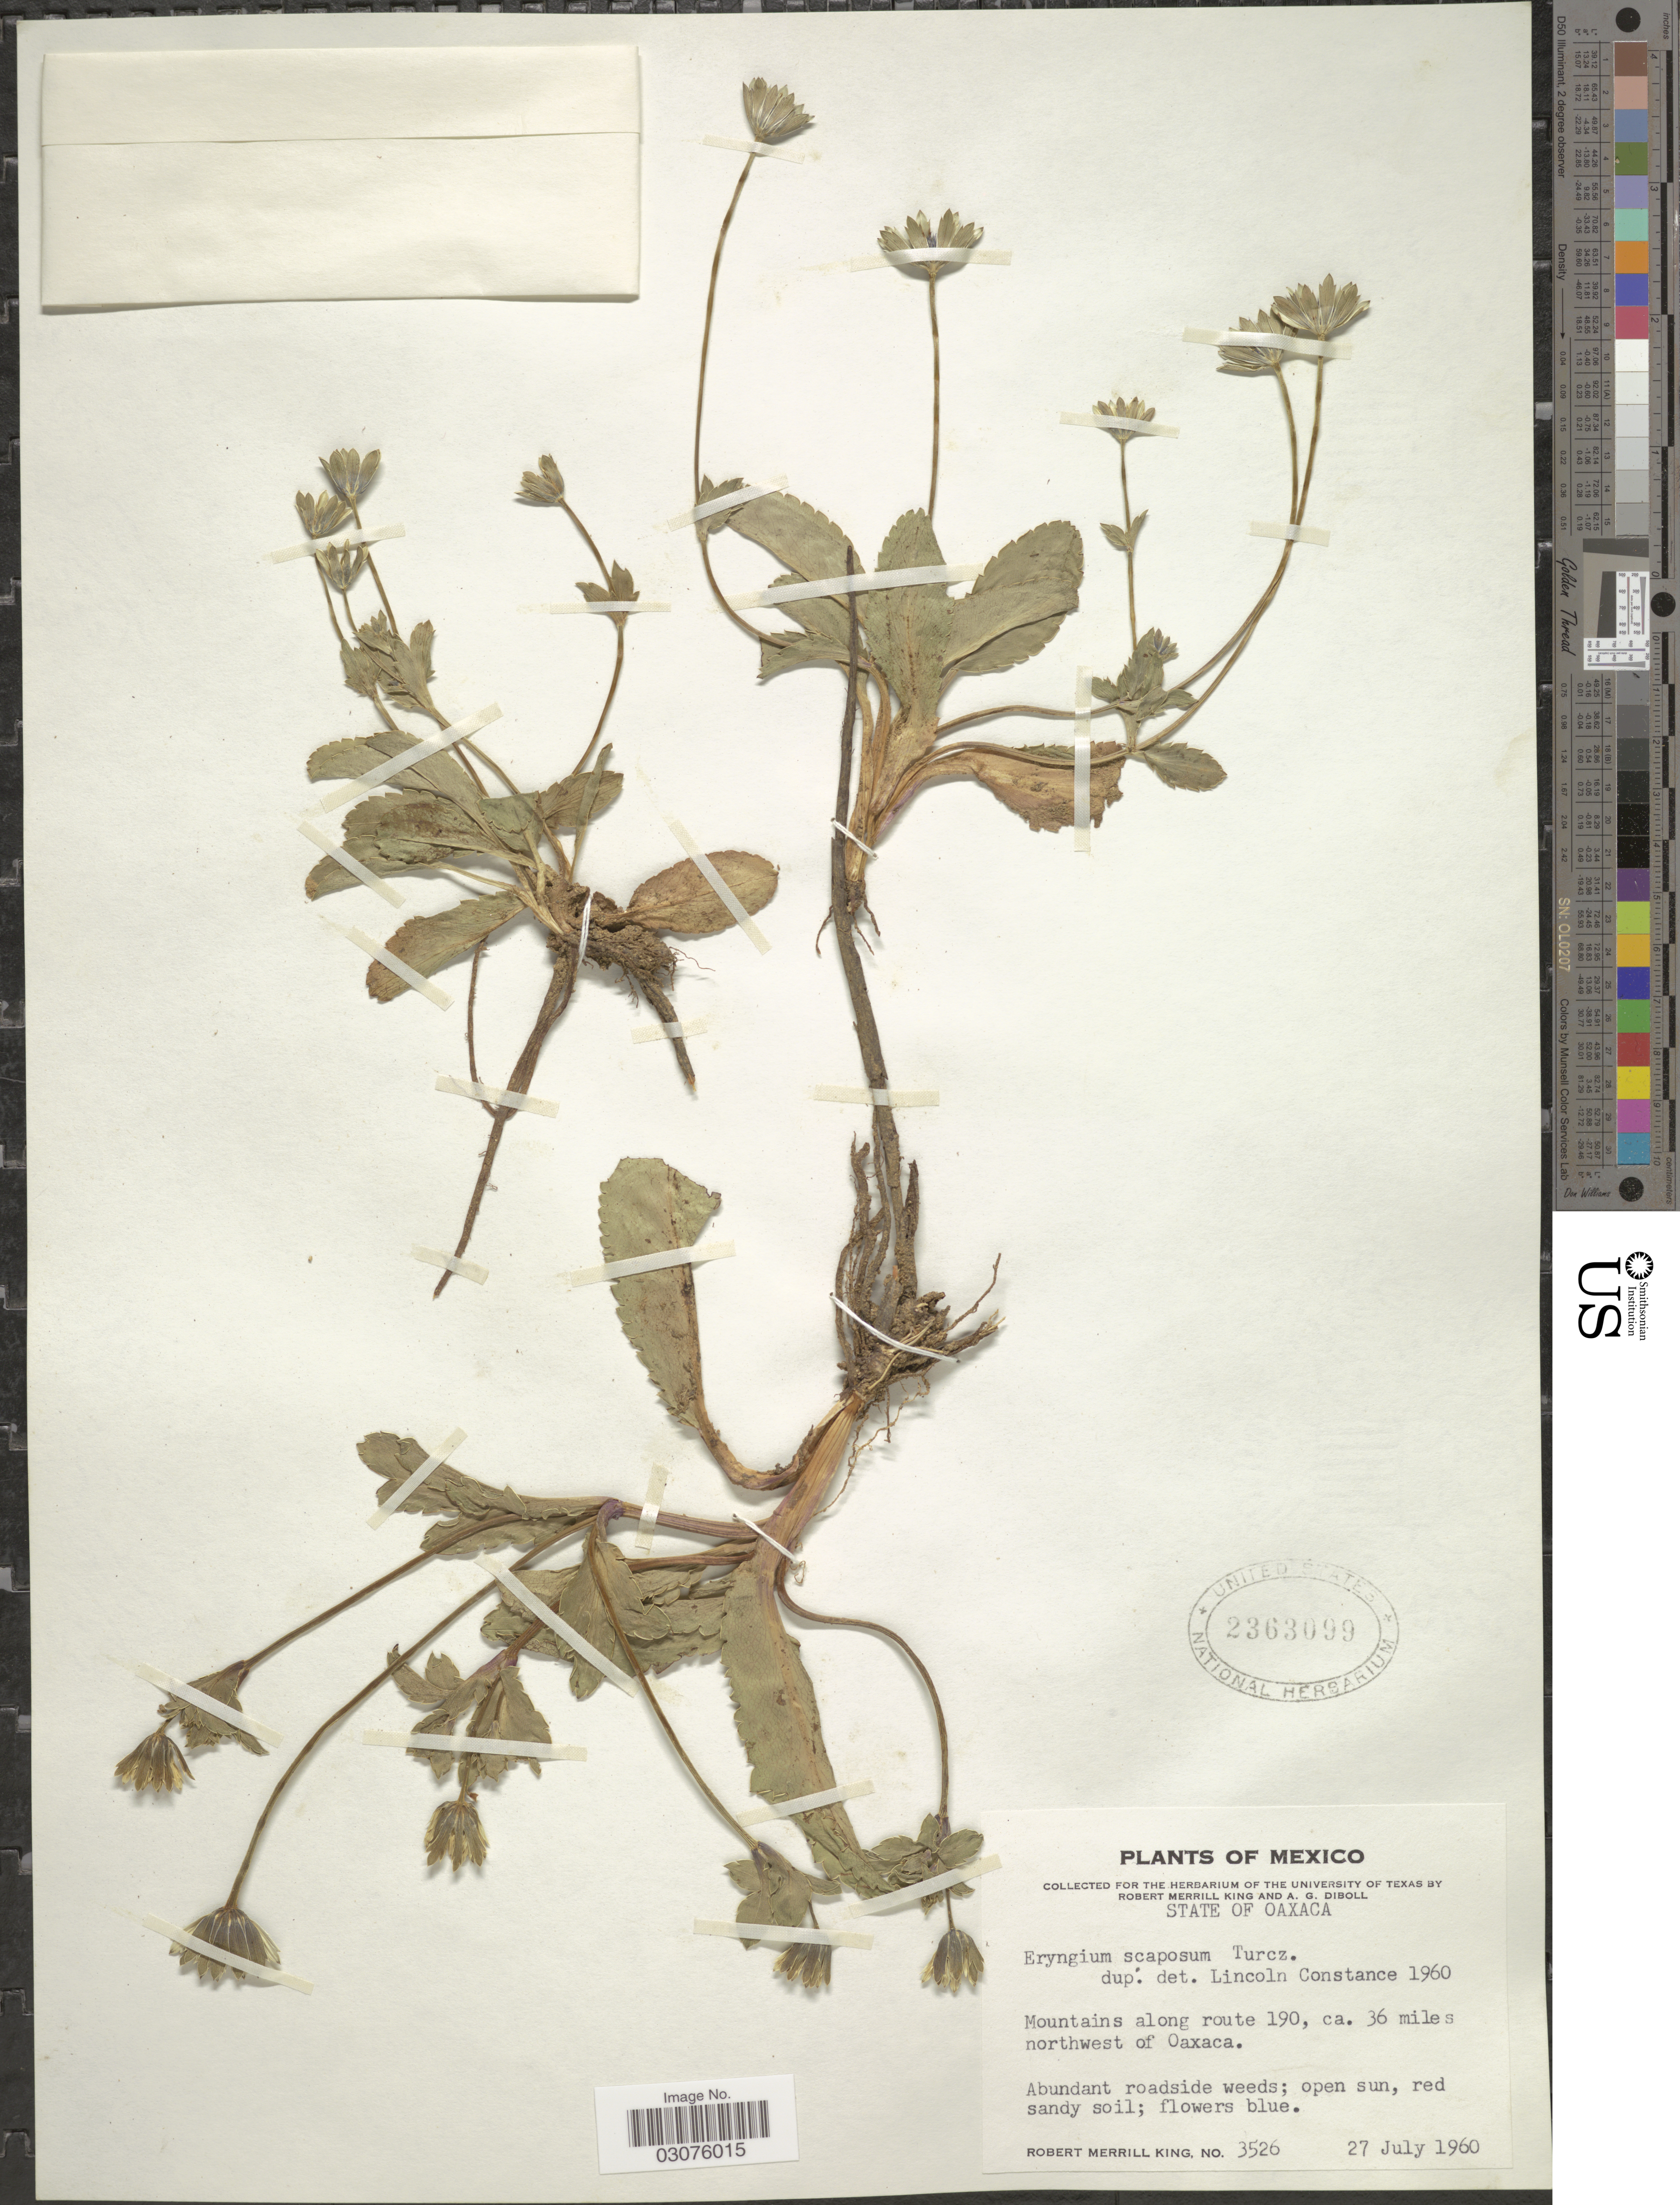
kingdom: Plantae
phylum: Tracheophyta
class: Magnoliopsida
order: Apiales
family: Apiaceae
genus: Eryngium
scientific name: Eryngium scaposum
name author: Turcz.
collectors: R. M. King & A. Diboll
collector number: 3526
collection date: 1960-07-27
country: Mexico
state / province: Oaxaca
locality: State of Oaxaca. Mountains along route 190, ca. 36 miles northwest of Oaxaca.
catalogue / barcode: US 2363099